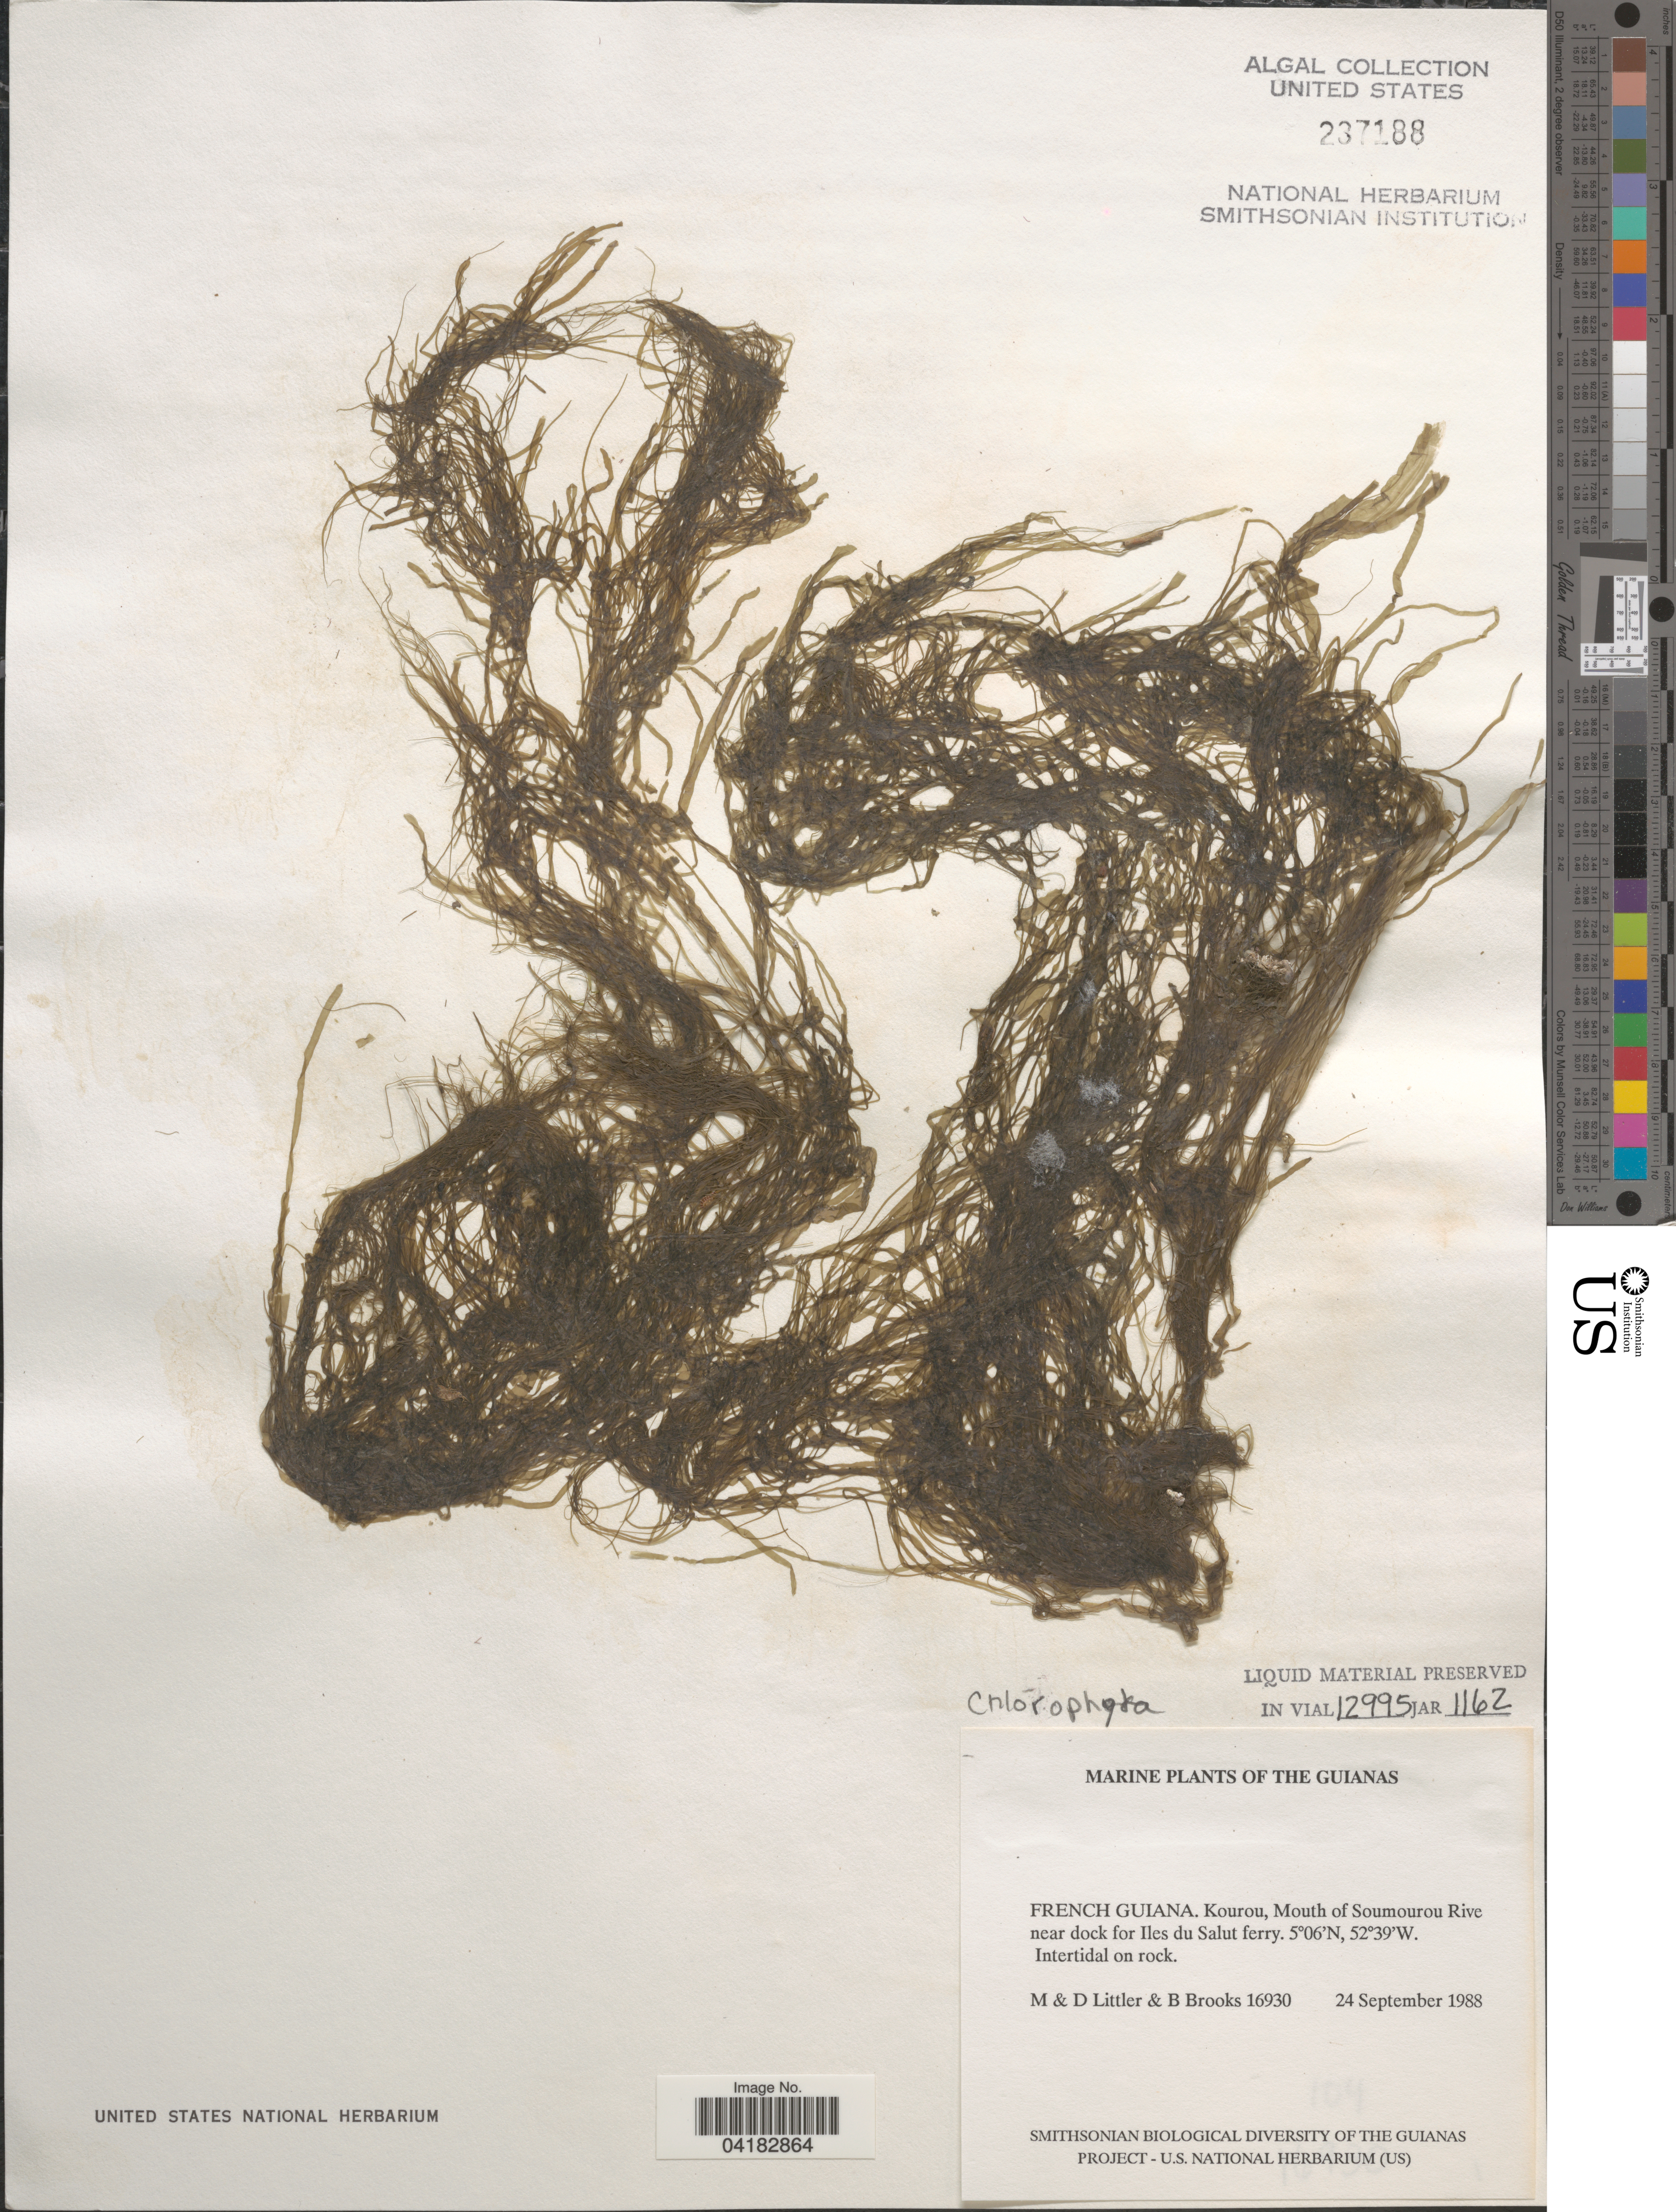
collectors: M. Littler, D. S. Littler & B. Brooks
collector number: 16930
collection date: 1988-09-24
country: French Guiana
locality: Guianas. Kourou, Mouth of Soumourou Rive near dock for Iles du Salut ferry.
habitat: Intertidal on rock.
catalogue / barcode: US 237188